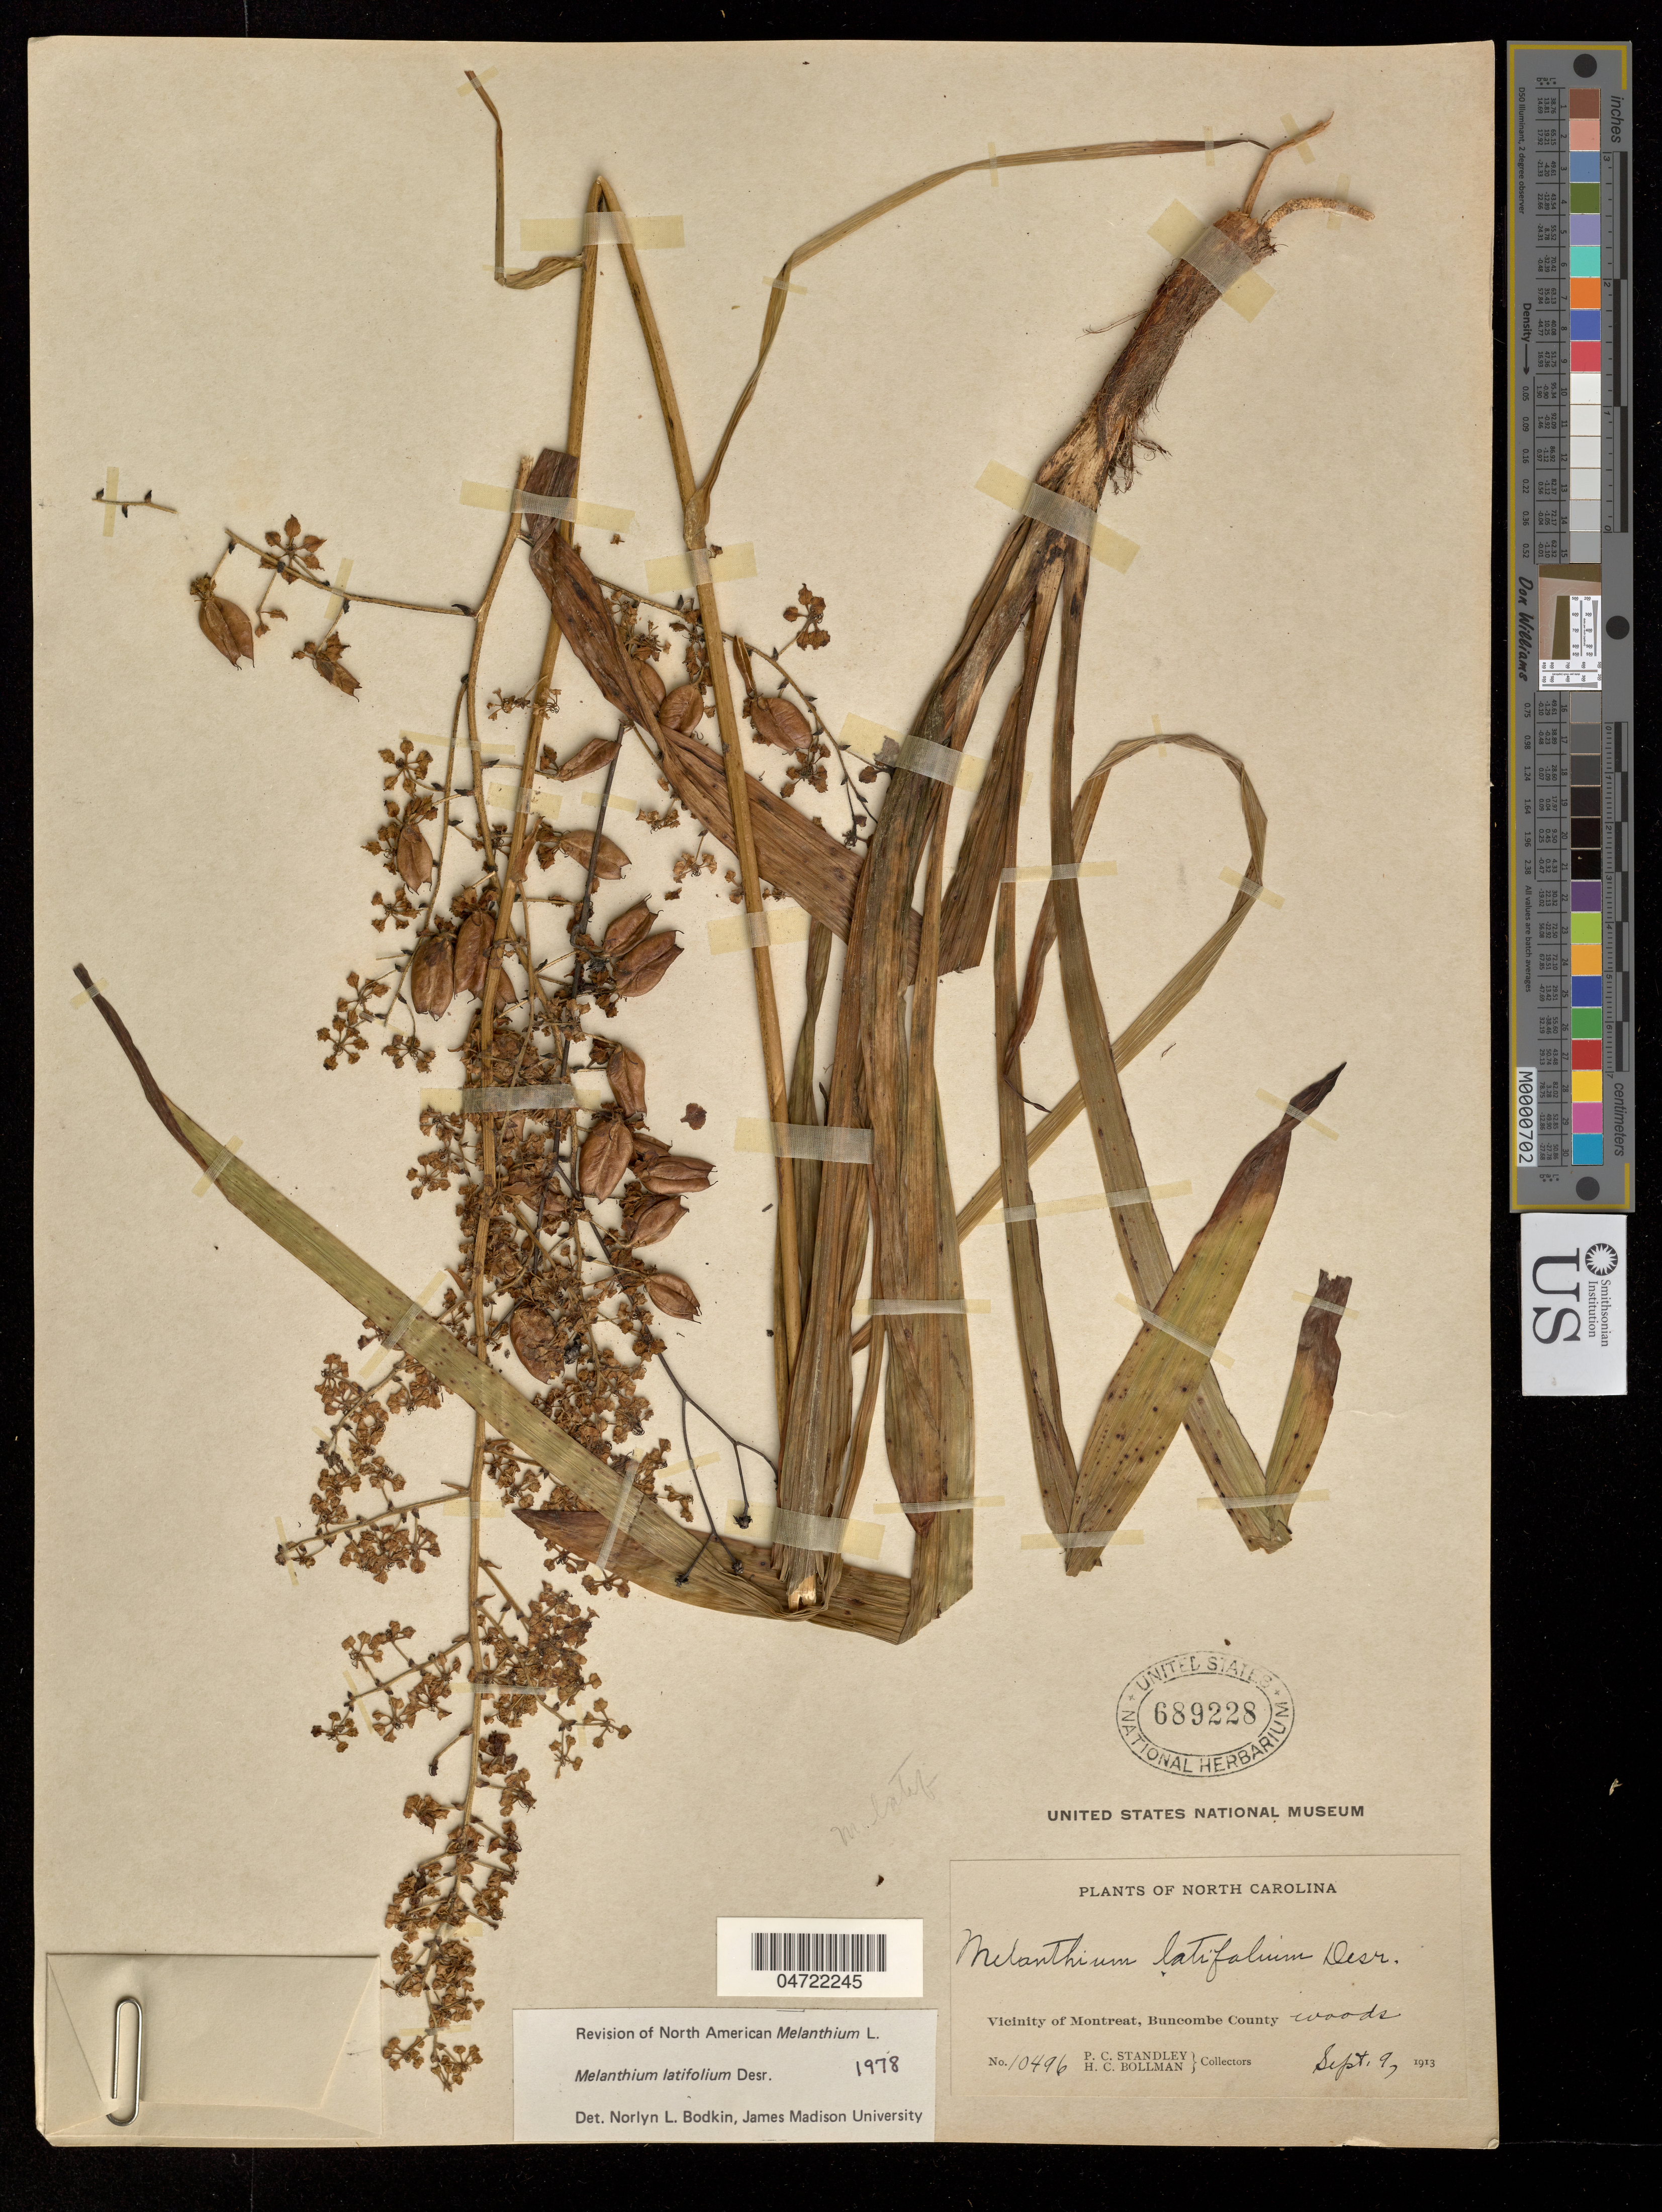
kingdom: Plantae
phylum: Tracheophyta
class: Liliopsida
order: Liliales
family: Melanthiaceae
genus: Melanthium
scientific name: Melanthium latifolium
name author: Desr.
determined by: Bodkin, N. L.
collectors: P. C. Standley & H. C. Bollman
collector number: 10496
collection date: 1913-09-09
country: United States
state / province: North Carolina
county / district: Buncombe County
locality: Vicinity of Montreat.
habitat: Woods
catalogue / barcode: US 689228